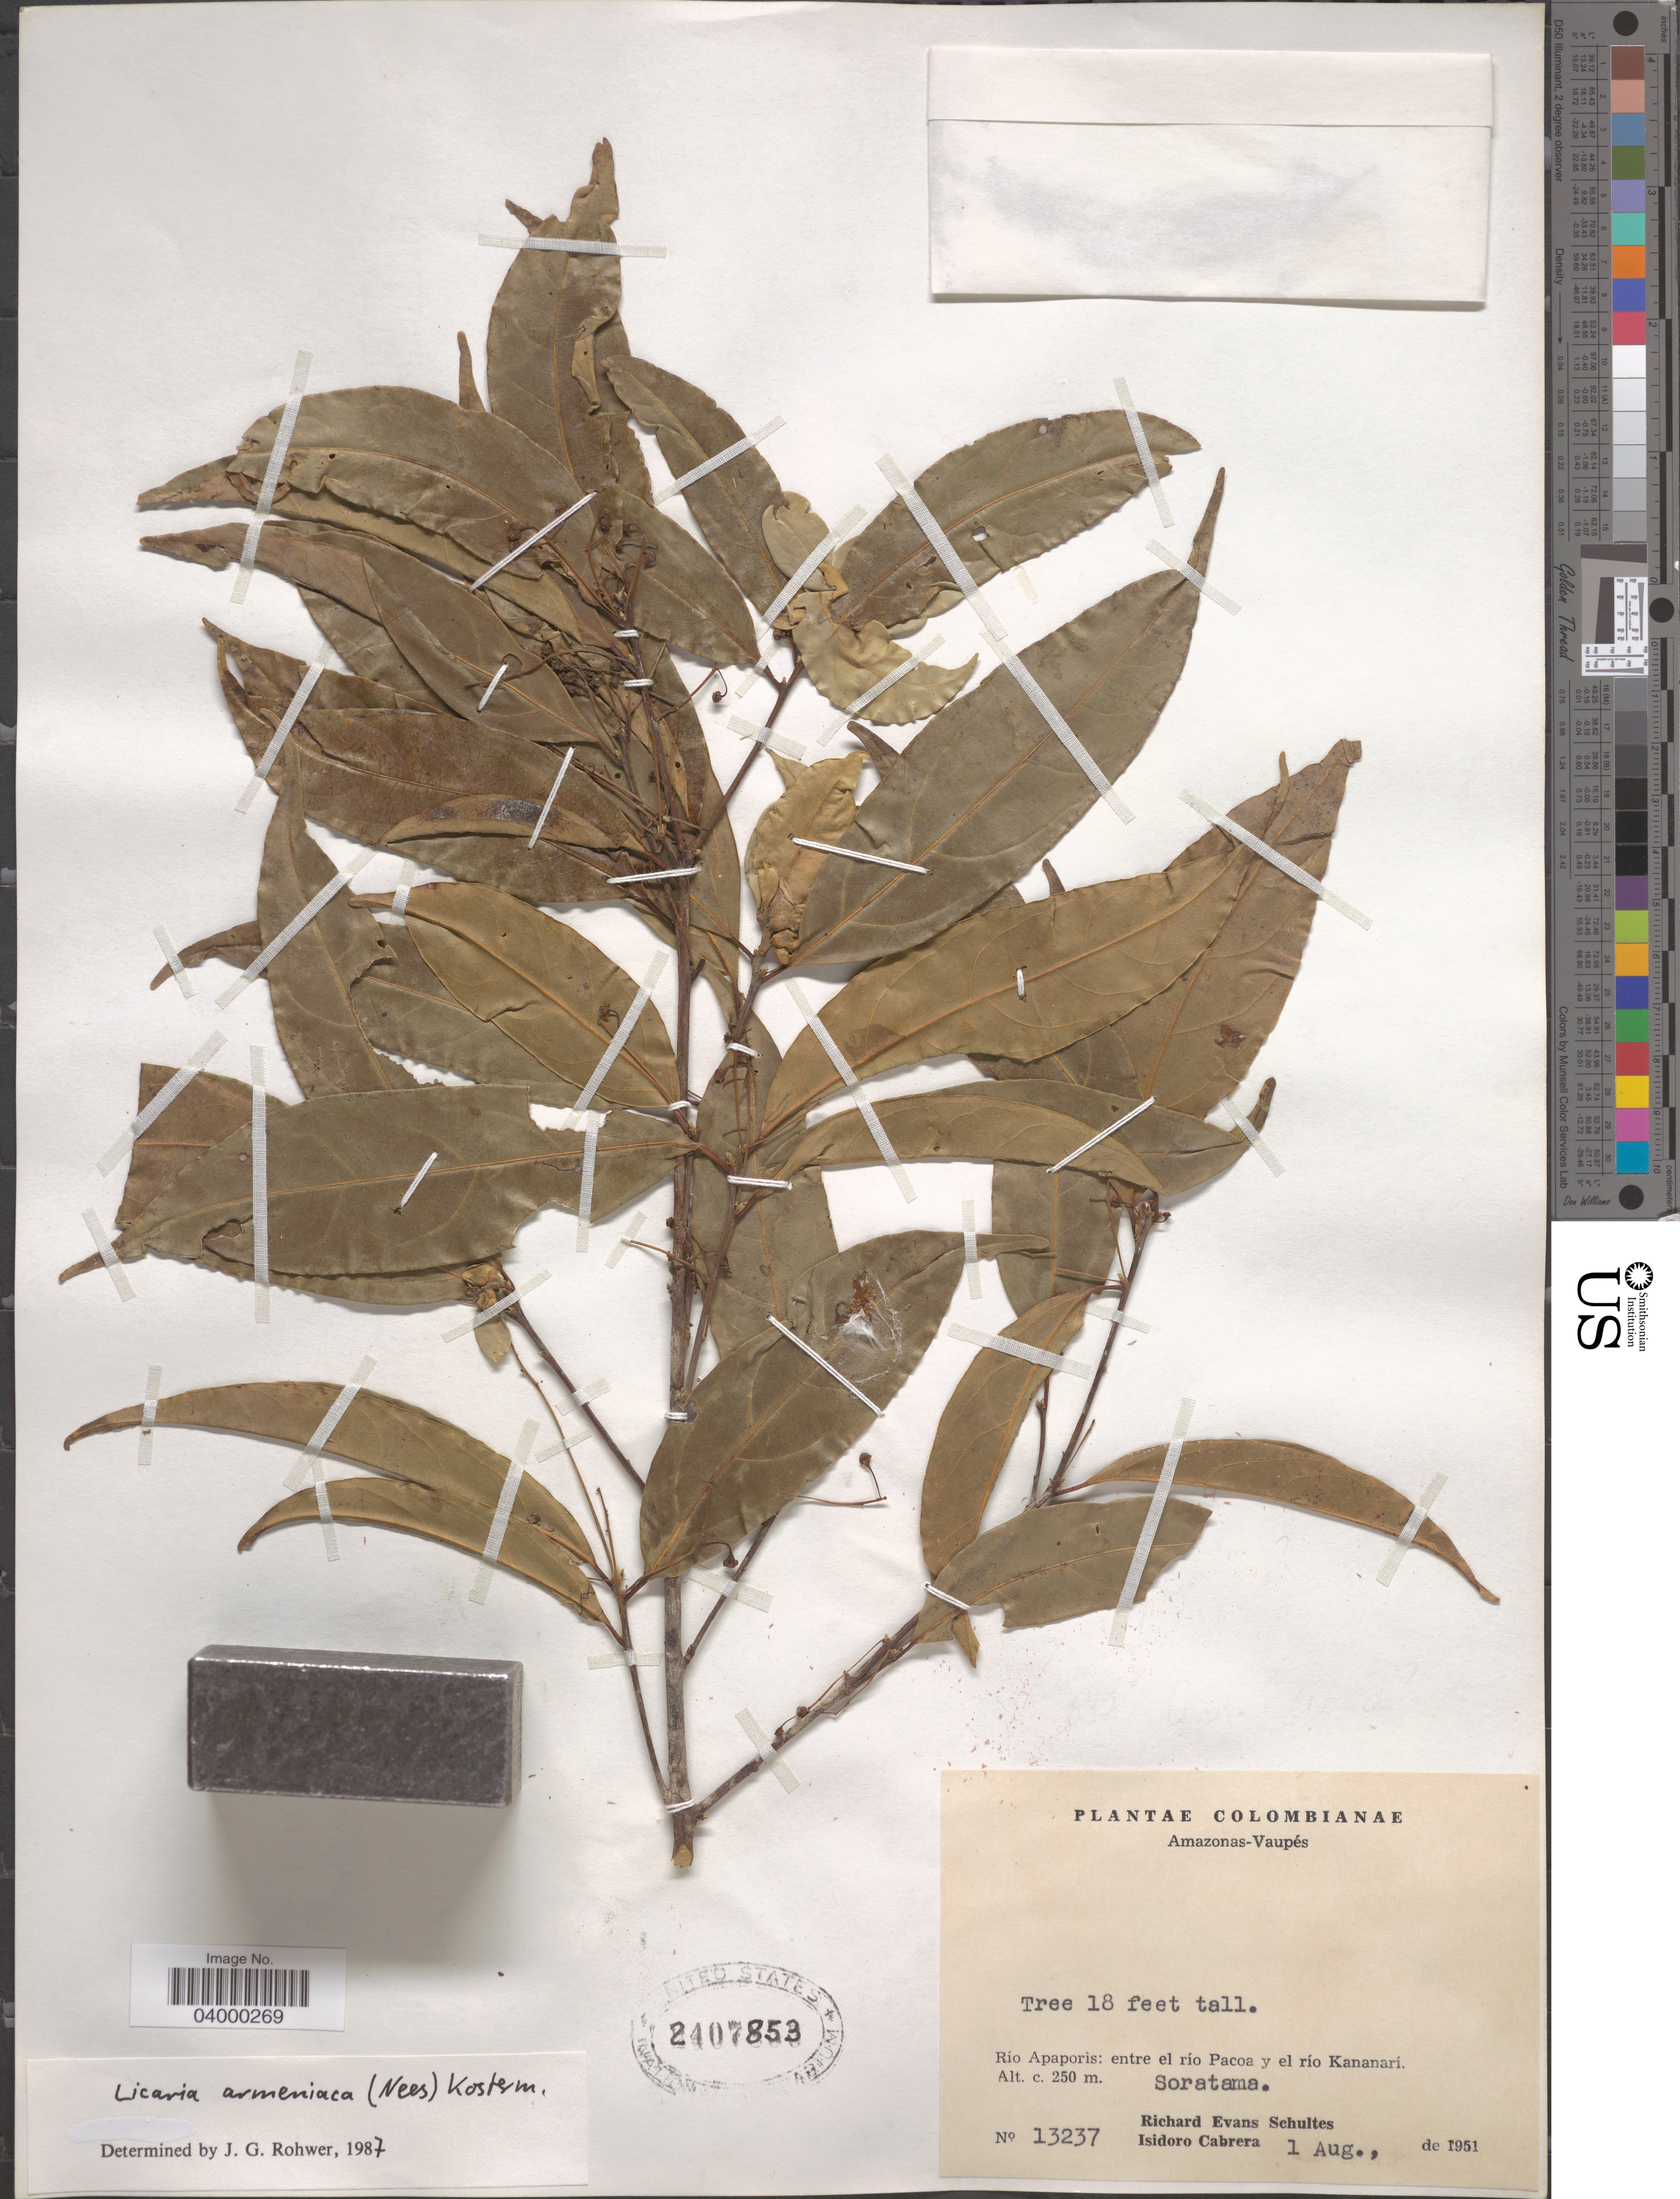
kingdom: Plantae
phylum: Tracheophyta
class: Magnoliopsida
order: Laurales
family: Lauraceae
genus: Licaria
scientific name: Licaria armeniaca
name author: (Nees) Kosterm.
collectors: R. E. Schultes & I. Cabrera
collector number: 13237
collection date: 1951-08-01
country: Colombia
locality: Amazonas-Vaupés. Río Apaporis: entre el río Pacoa y el río Kananarí. Soratama.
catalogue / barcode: US 2407853